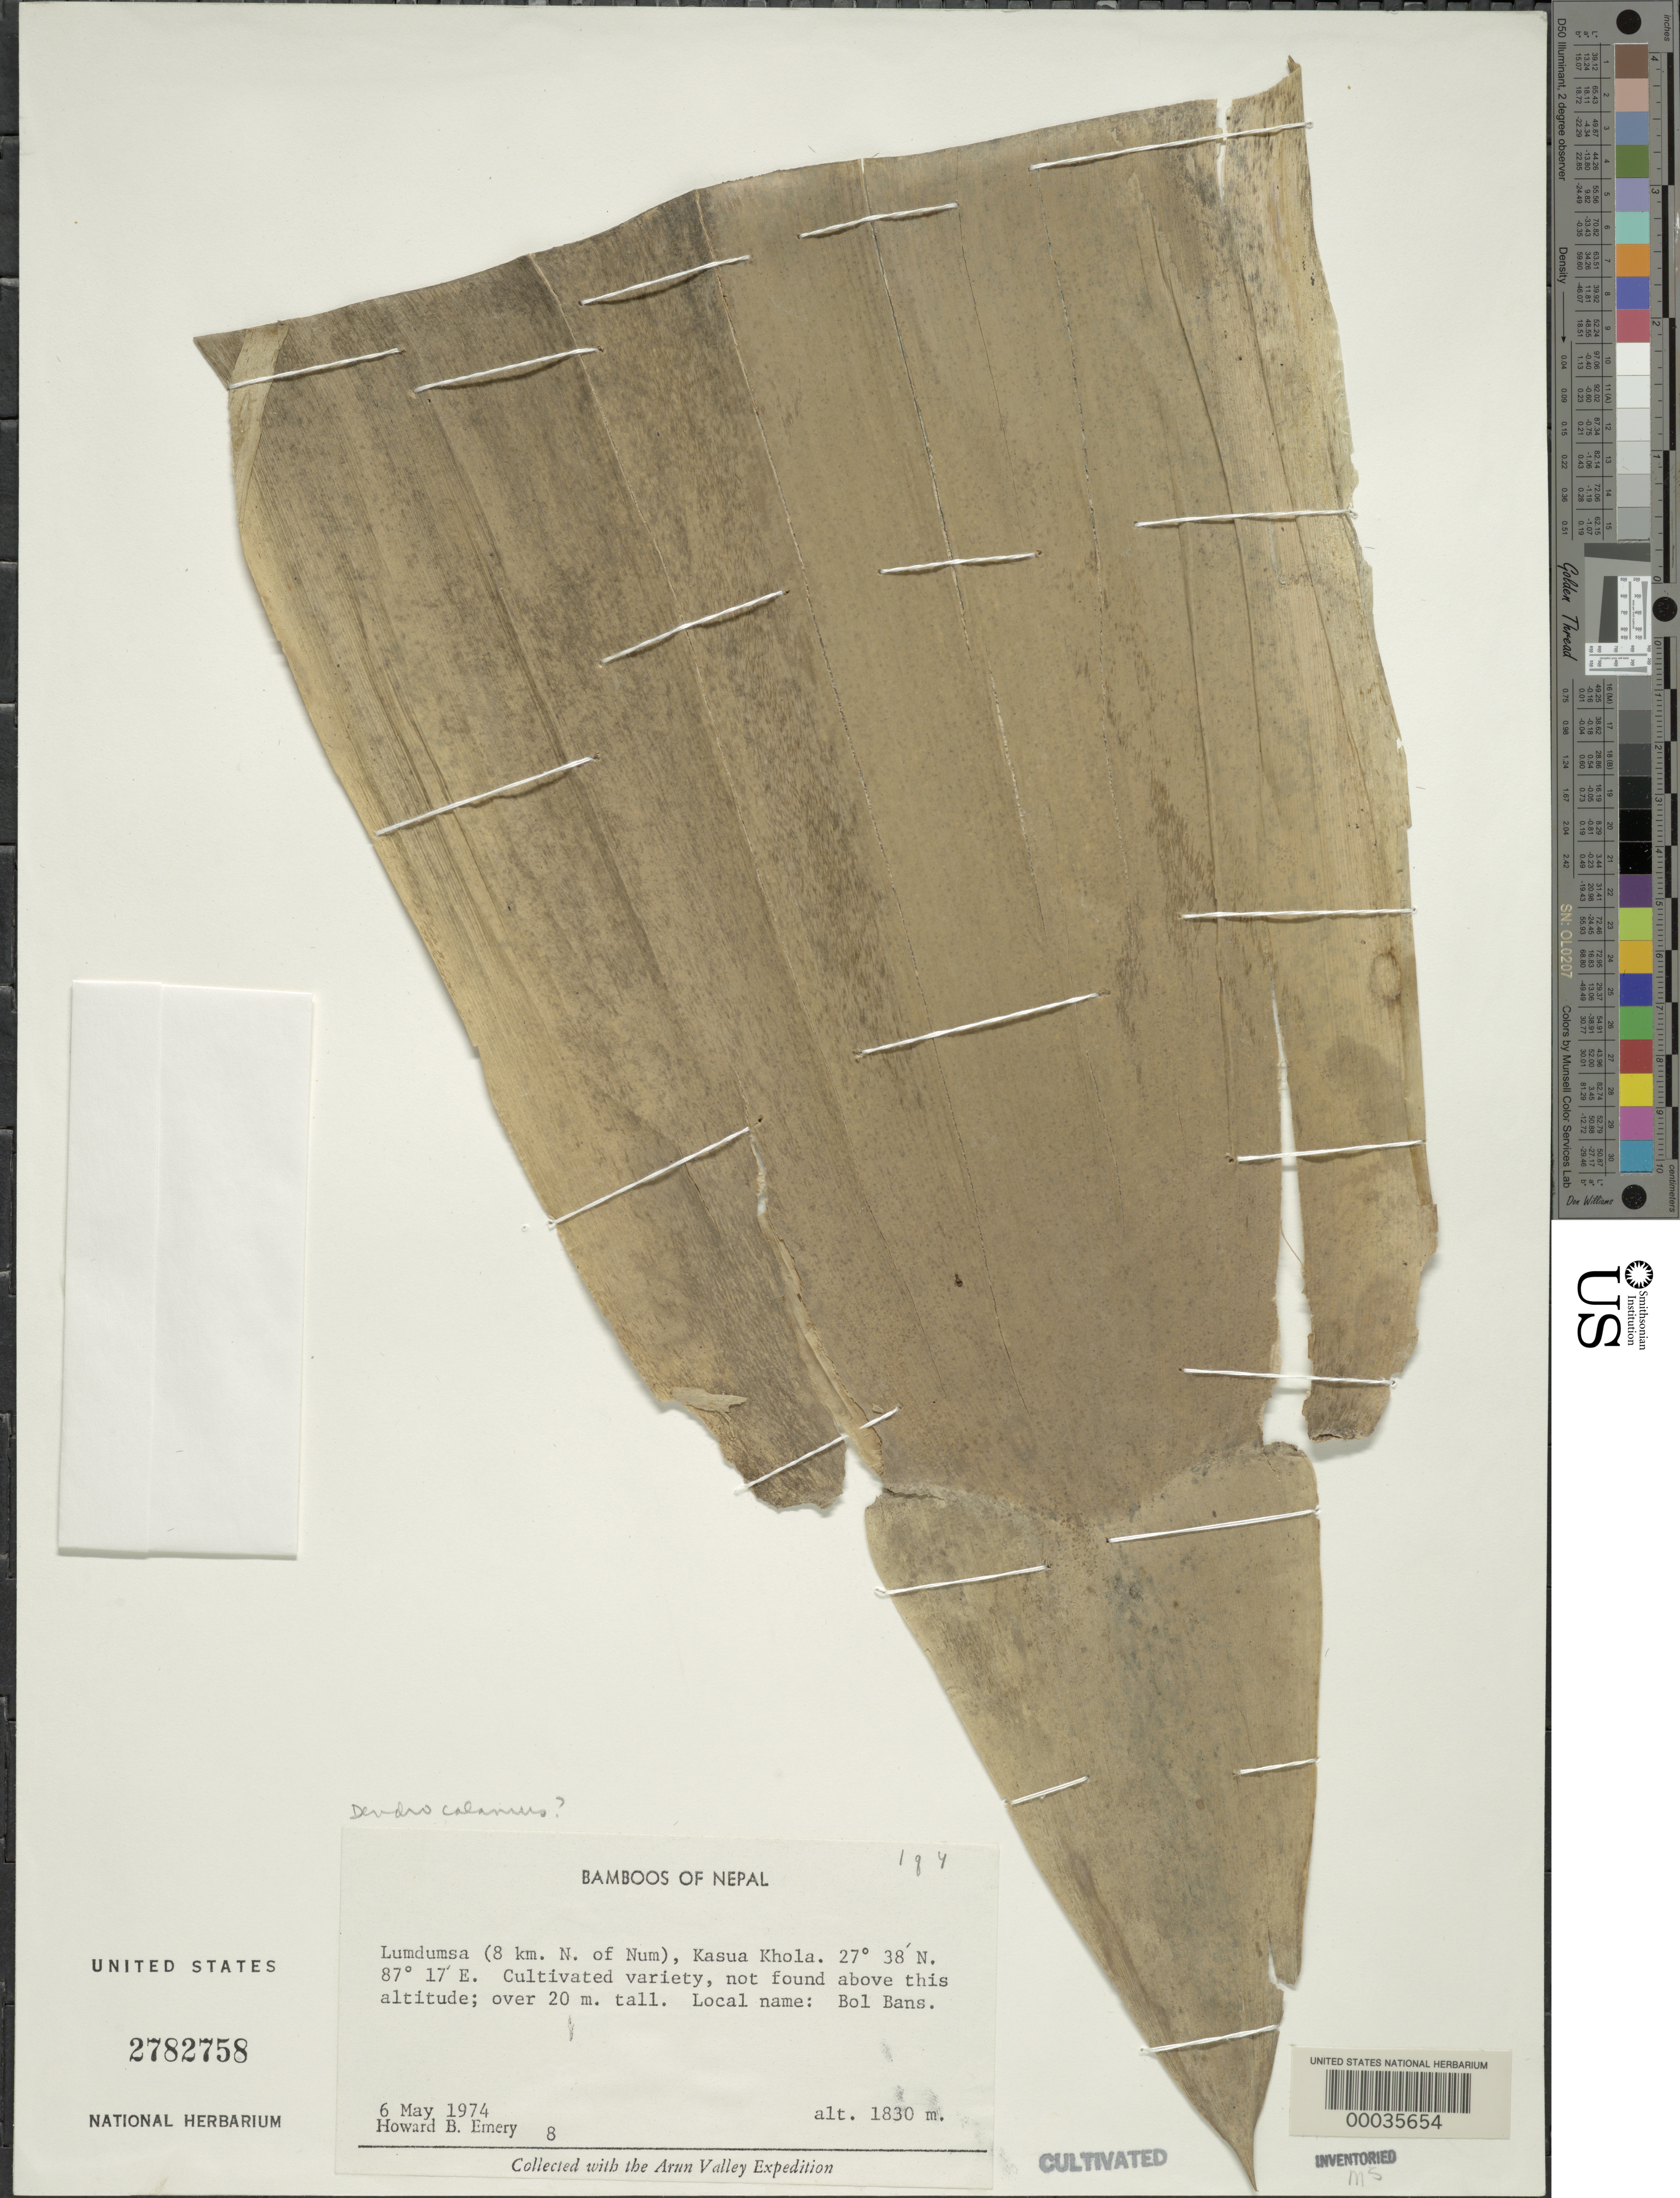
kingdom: Plantae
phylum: Tracheophyta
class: Liliopsida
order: Poales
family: Poaceae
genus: Dendrocalamus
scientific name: Dendrocalamus sp.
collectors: H. B. Emery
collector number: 8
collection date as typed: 06 May 1974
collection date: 1974-05-06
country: Nepal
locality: Lumdumsa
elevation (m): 1830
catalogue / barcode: US 2782758